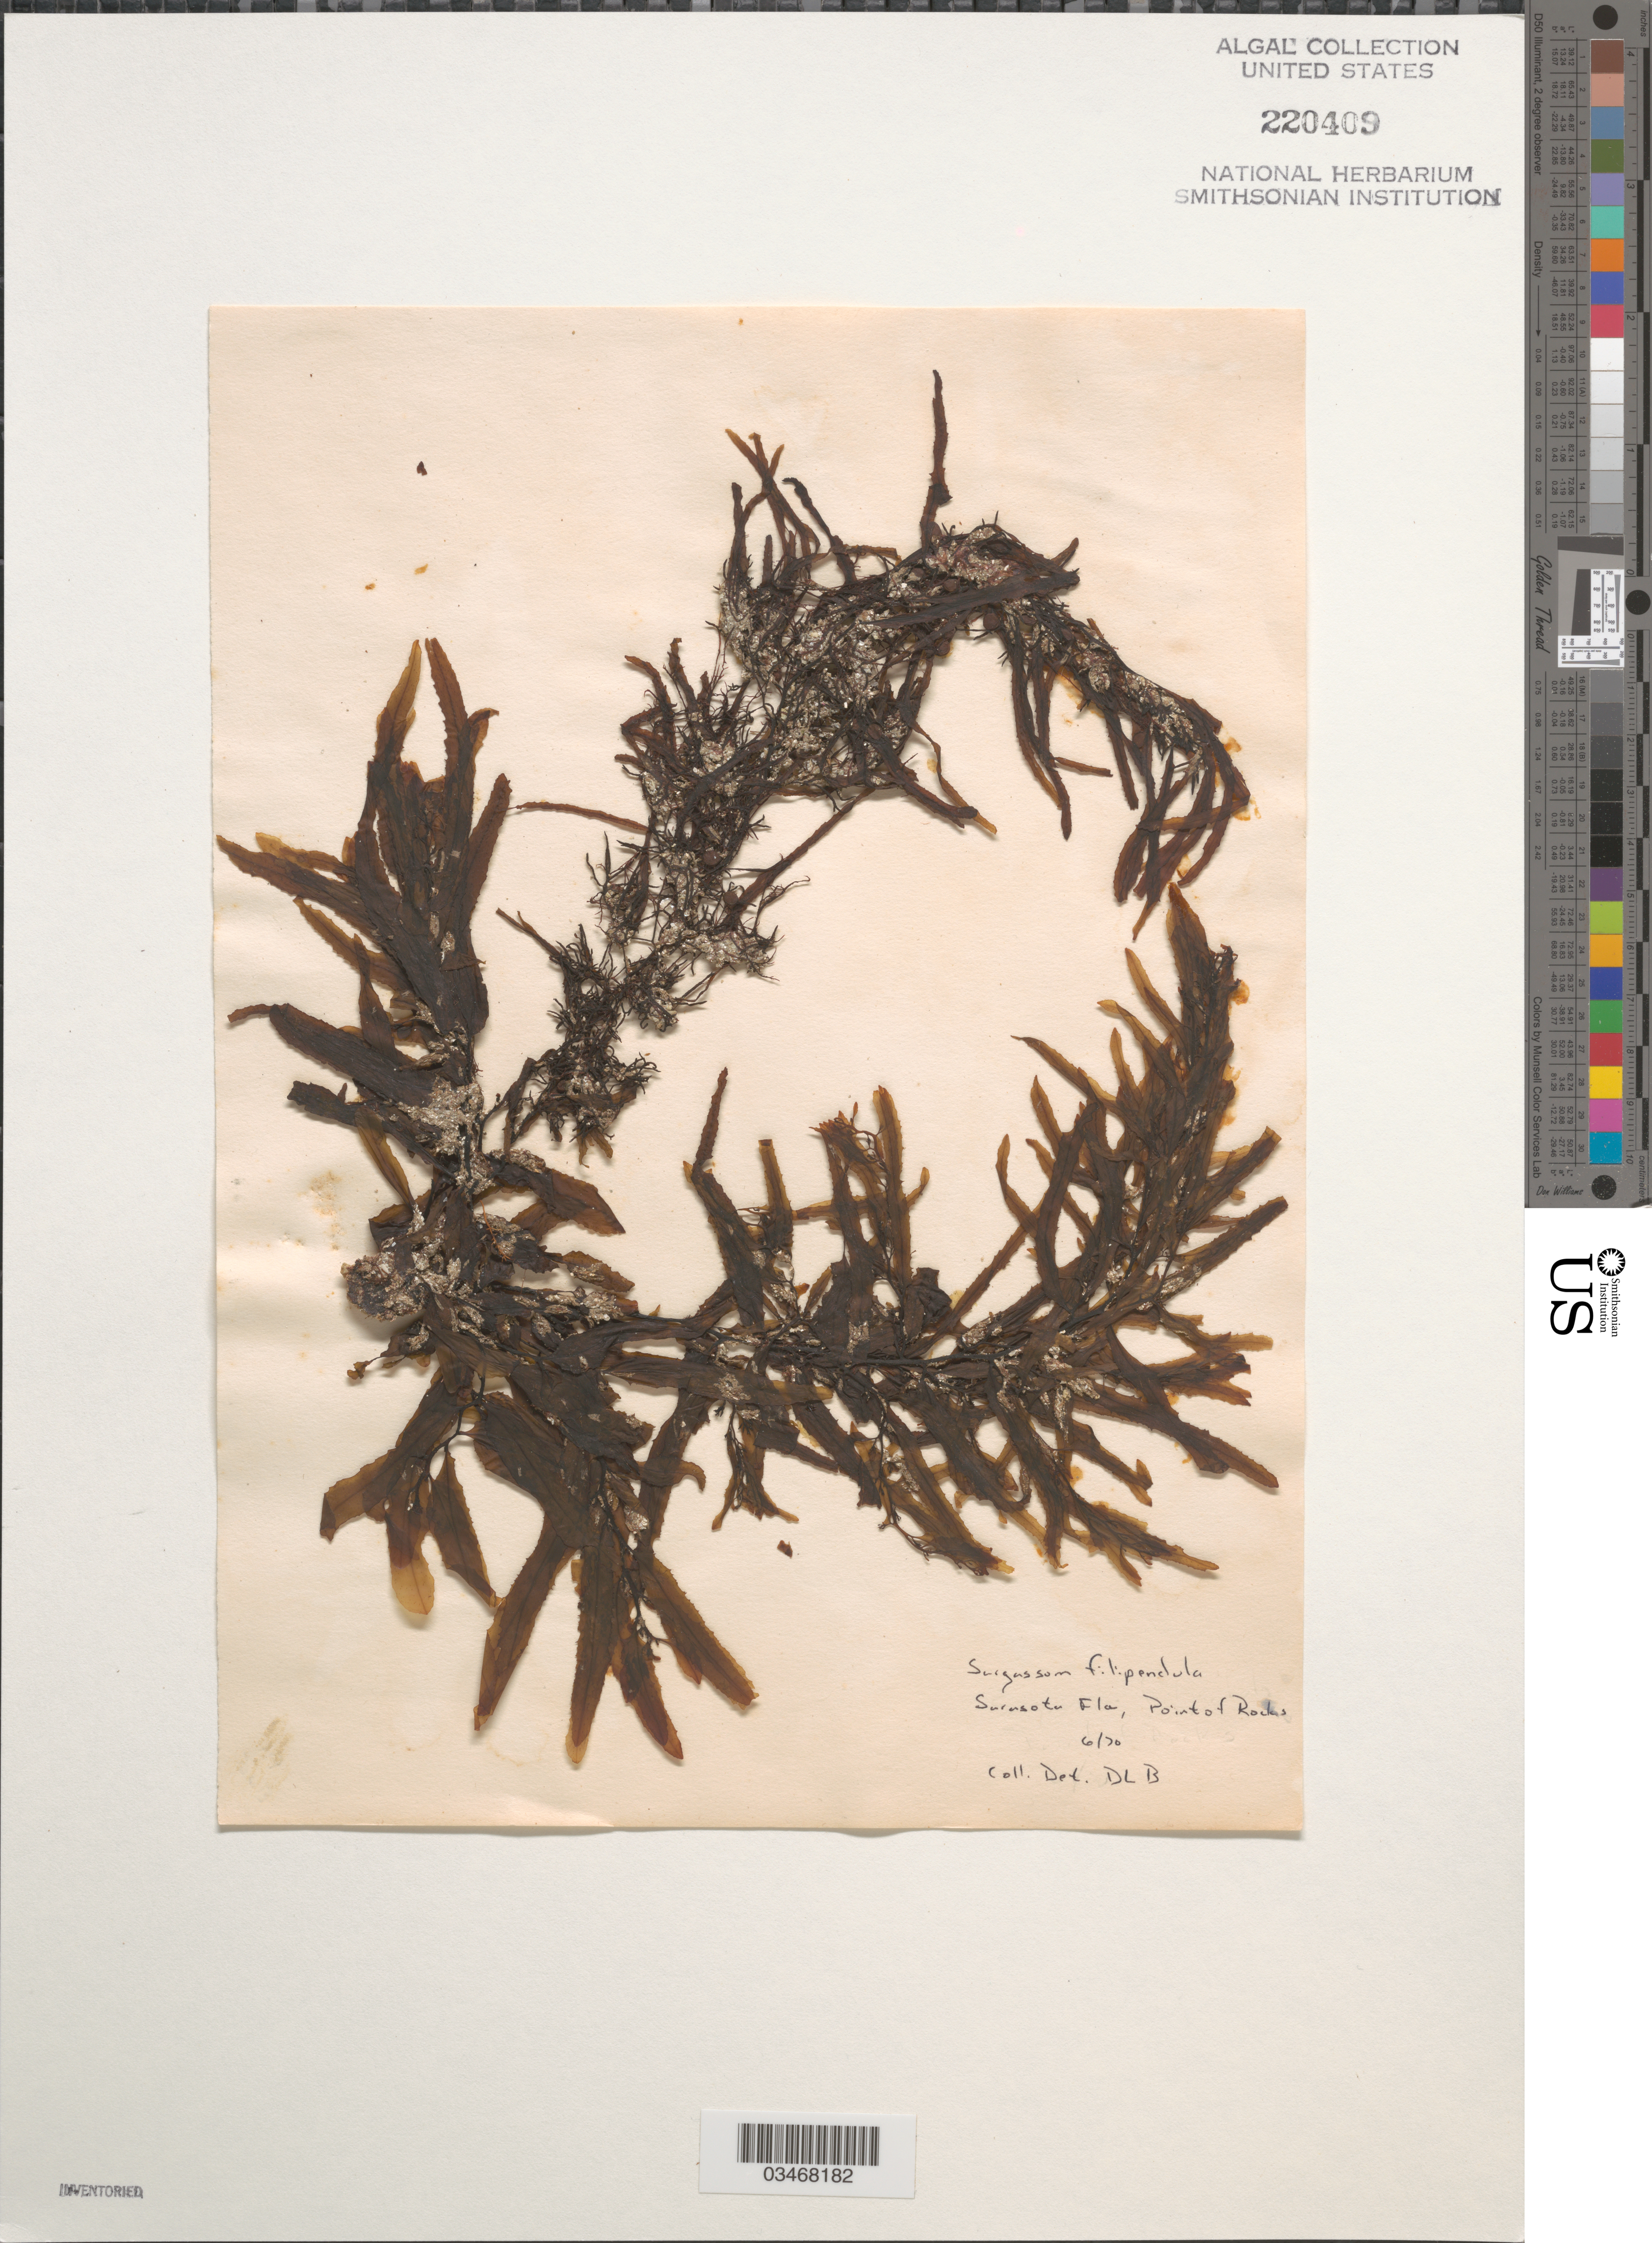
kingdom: Chromista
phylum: Ochrophyta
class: Phaeophyceae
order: Fucales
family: Sargassaceae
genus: Sargassum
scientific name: Sargassum filipendula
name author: C. Agardh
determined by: Ballantine, D. L.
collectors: D.L. Ballantine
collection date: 1970-06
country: United States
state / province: Florida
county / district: Sarasota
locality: Point of Rocks.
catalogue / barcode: US 220409